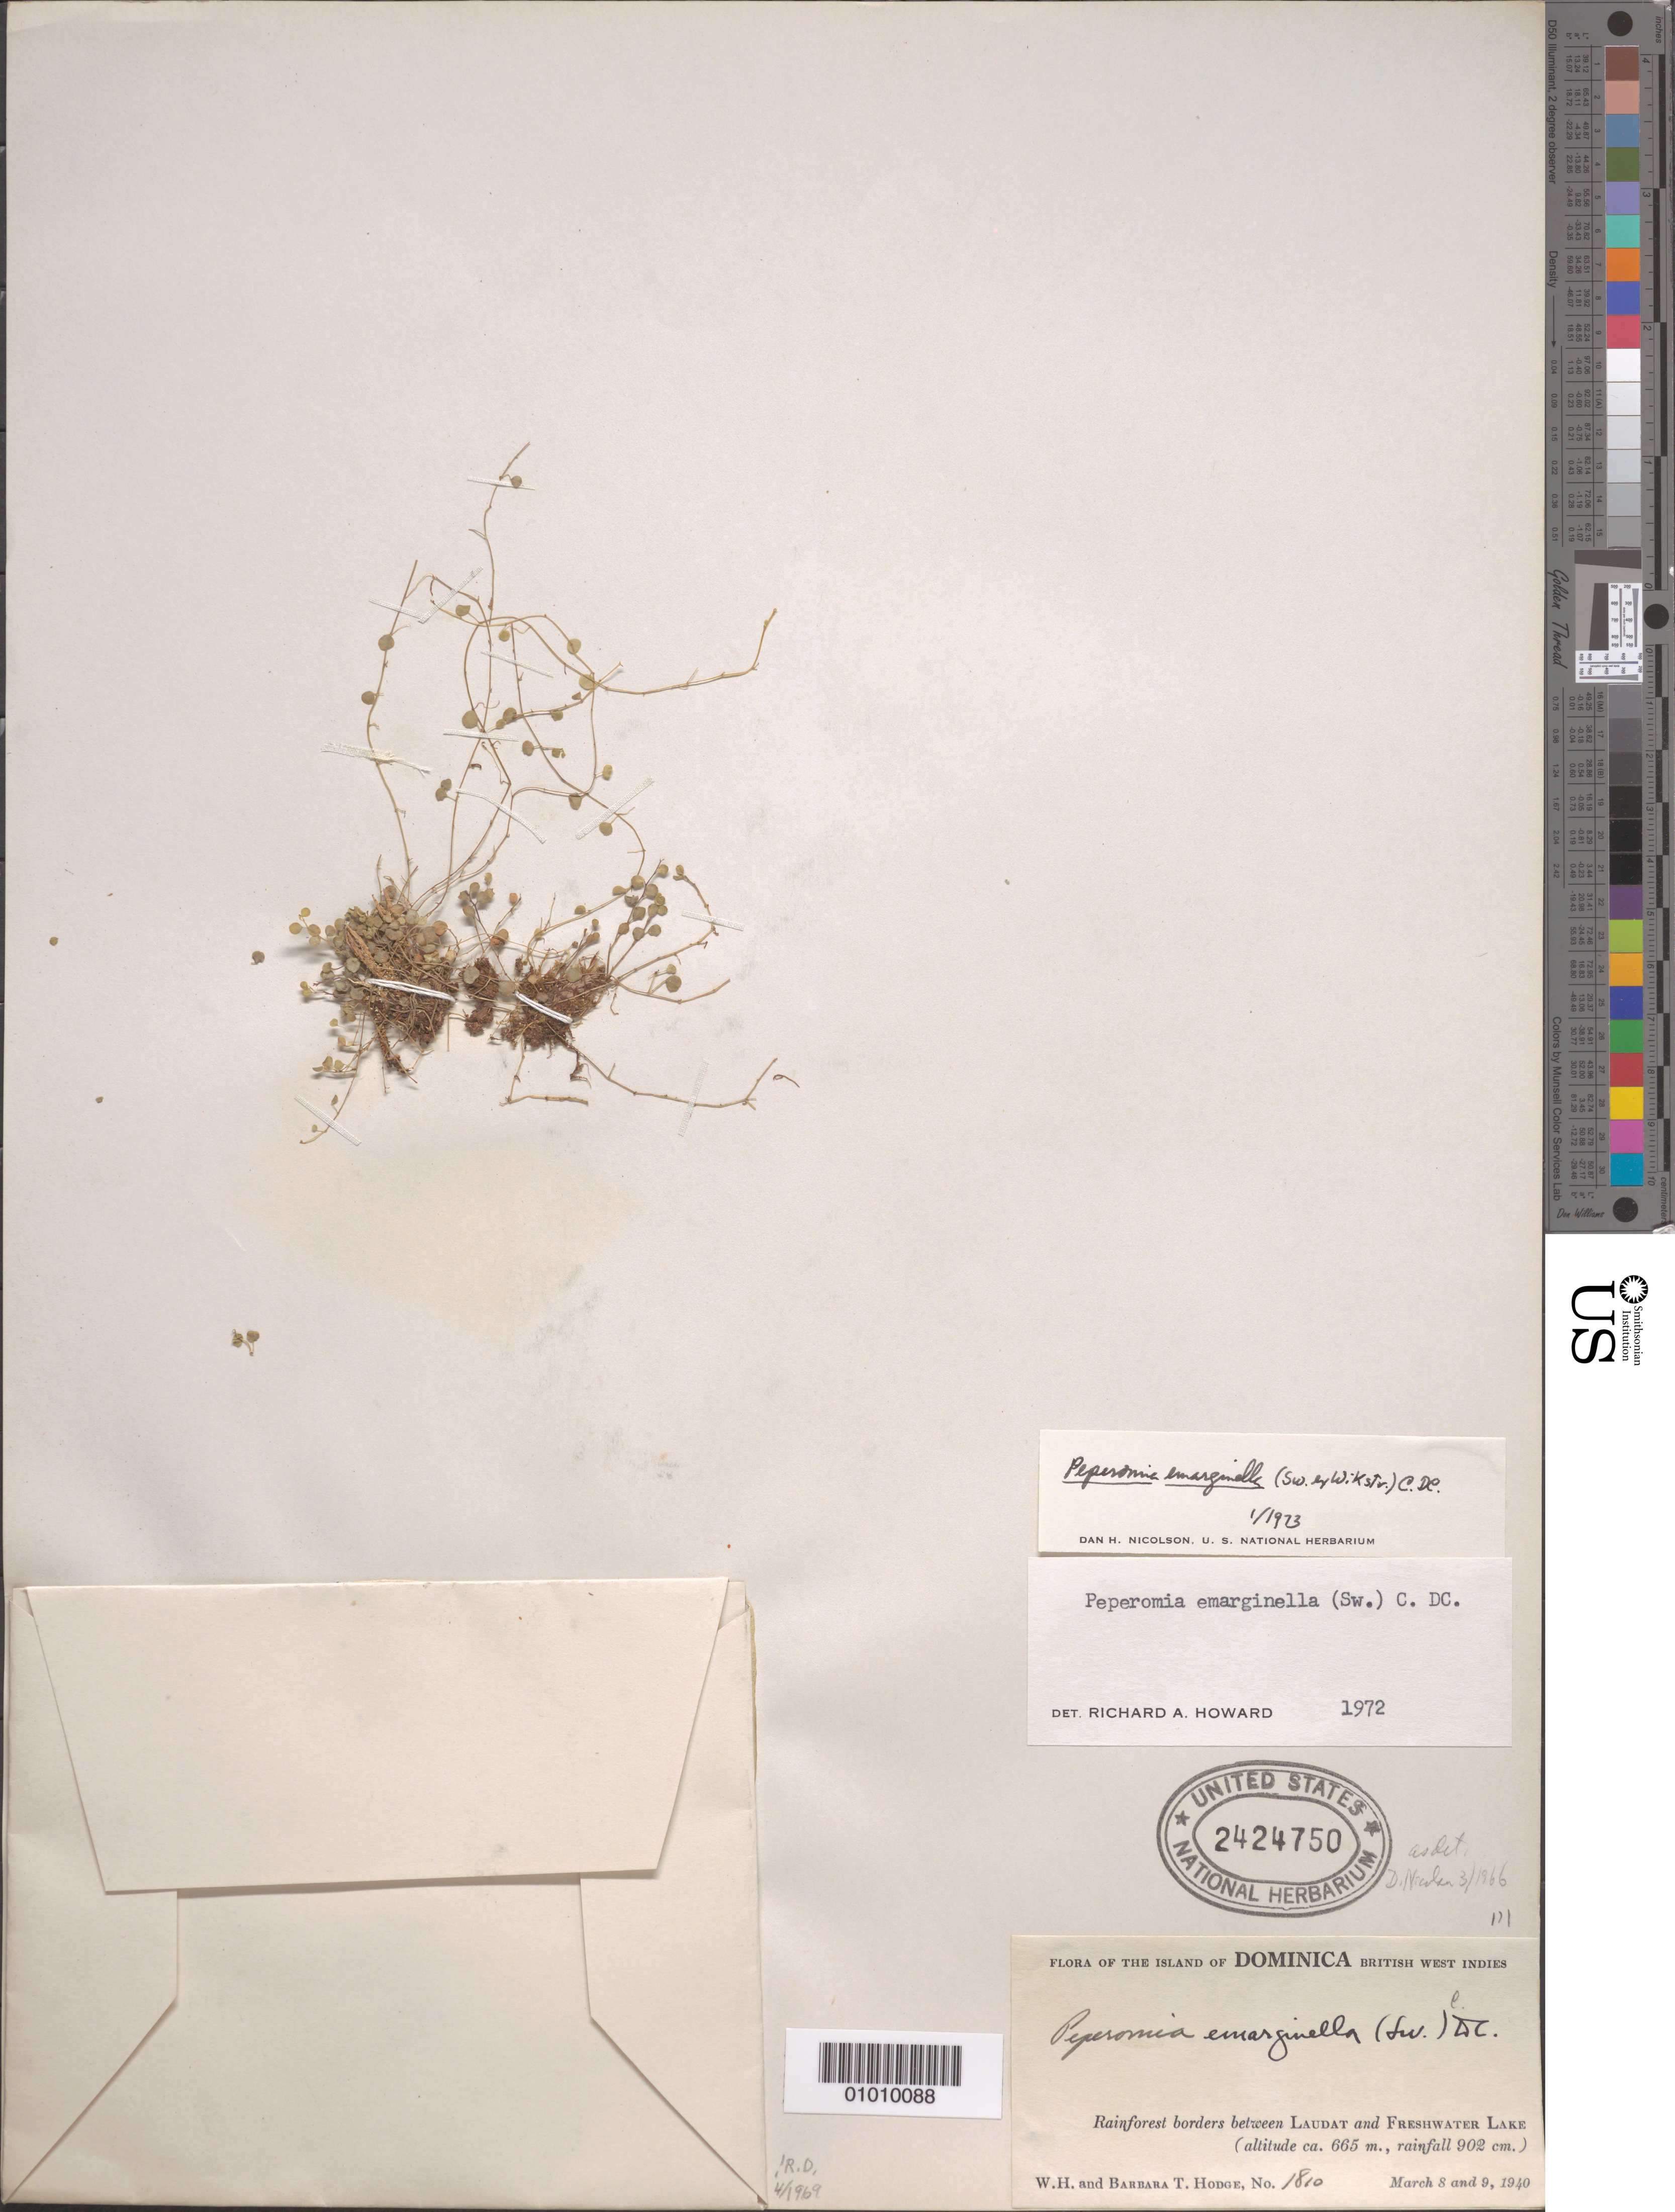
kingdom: Plantae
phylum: Tracheophyta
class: Magnoliopsida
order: Piperales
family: Piperaceae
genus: Peperomia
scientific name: Peperomia emarginella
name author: (Sw. ex Wikstr.) C. DC.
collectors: B. Hodge & W. Hodge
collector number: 1810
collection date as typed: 08 Mar 1940 to 09 Mar 1940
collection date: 1940-03-08/1940-03-09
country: Dominica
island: Dominica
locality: Rainforest borders between Laudat and Freshwater Lake.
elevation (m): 665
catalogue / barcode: US 2424750